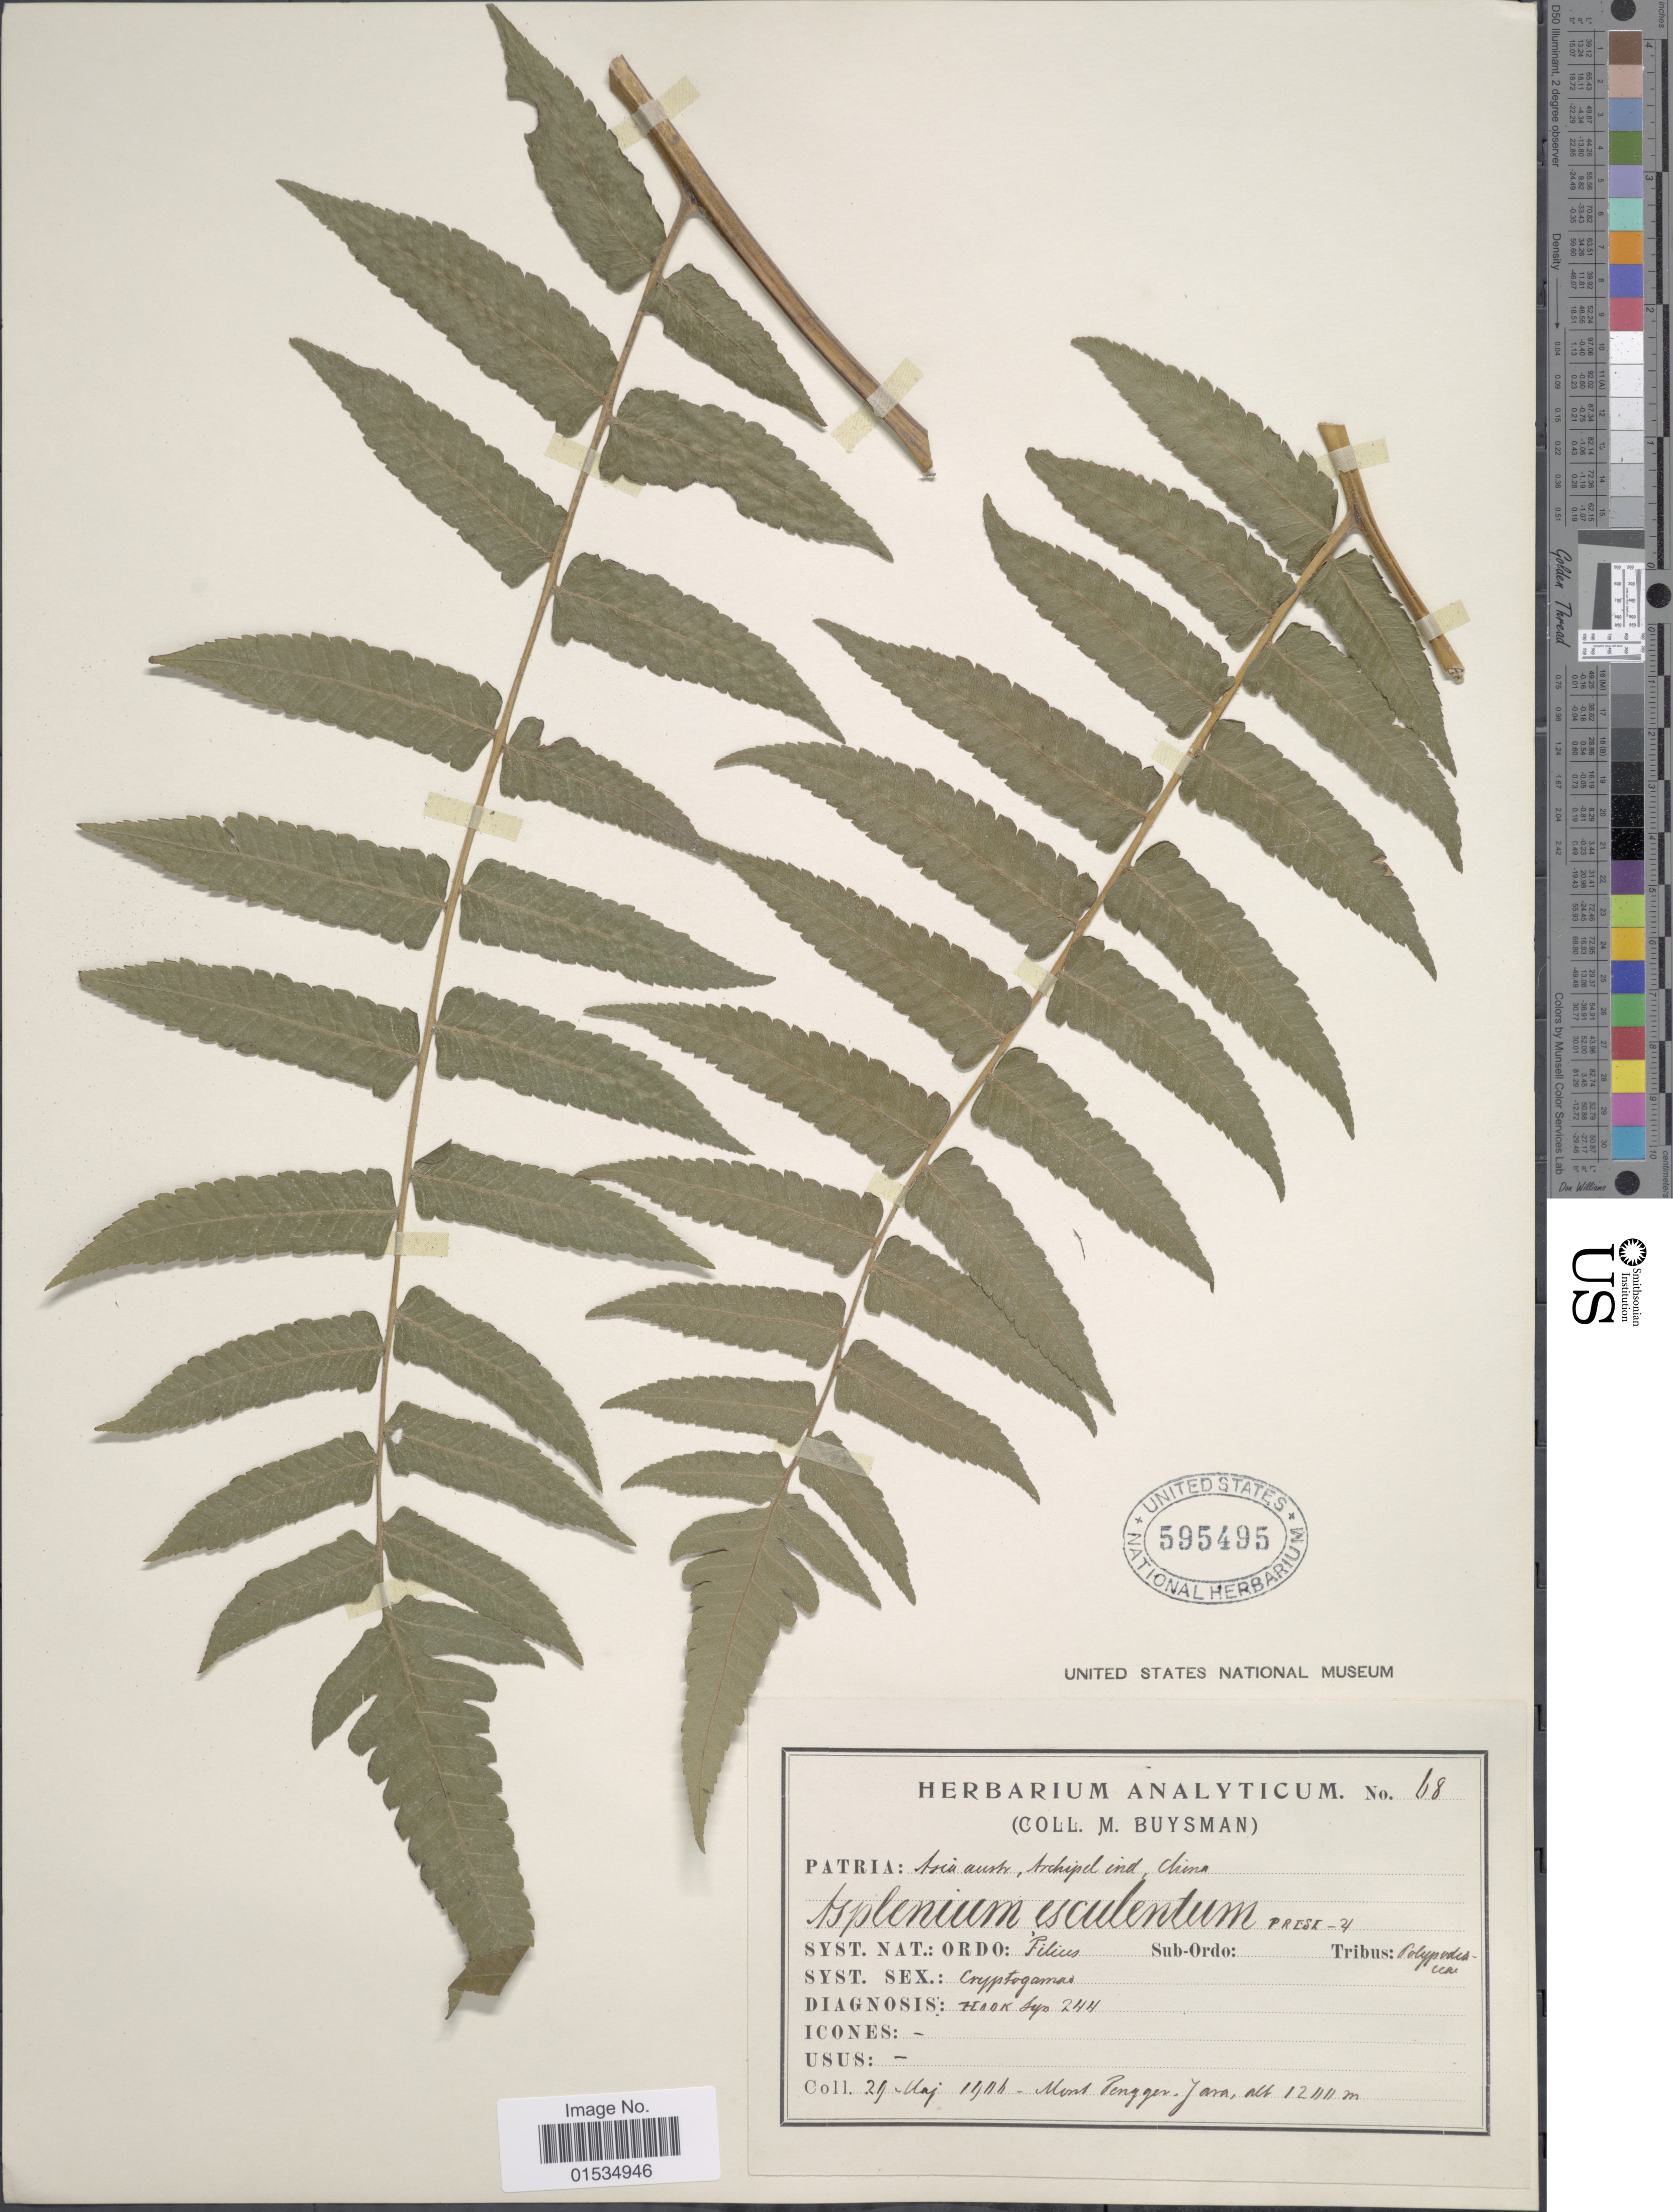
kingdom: Plantae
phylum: Tracheophyta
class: Polypodiopsida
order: Polypodiales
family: Athyriaceae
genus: Diplazium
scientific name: Diplazium esculentum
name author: (Retz.) Sw.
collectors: M. Buysman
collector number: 68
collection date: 1906-05-24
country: Indonesia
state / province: Java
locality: Mont Penggar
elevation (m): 1200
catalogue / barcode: US 595495